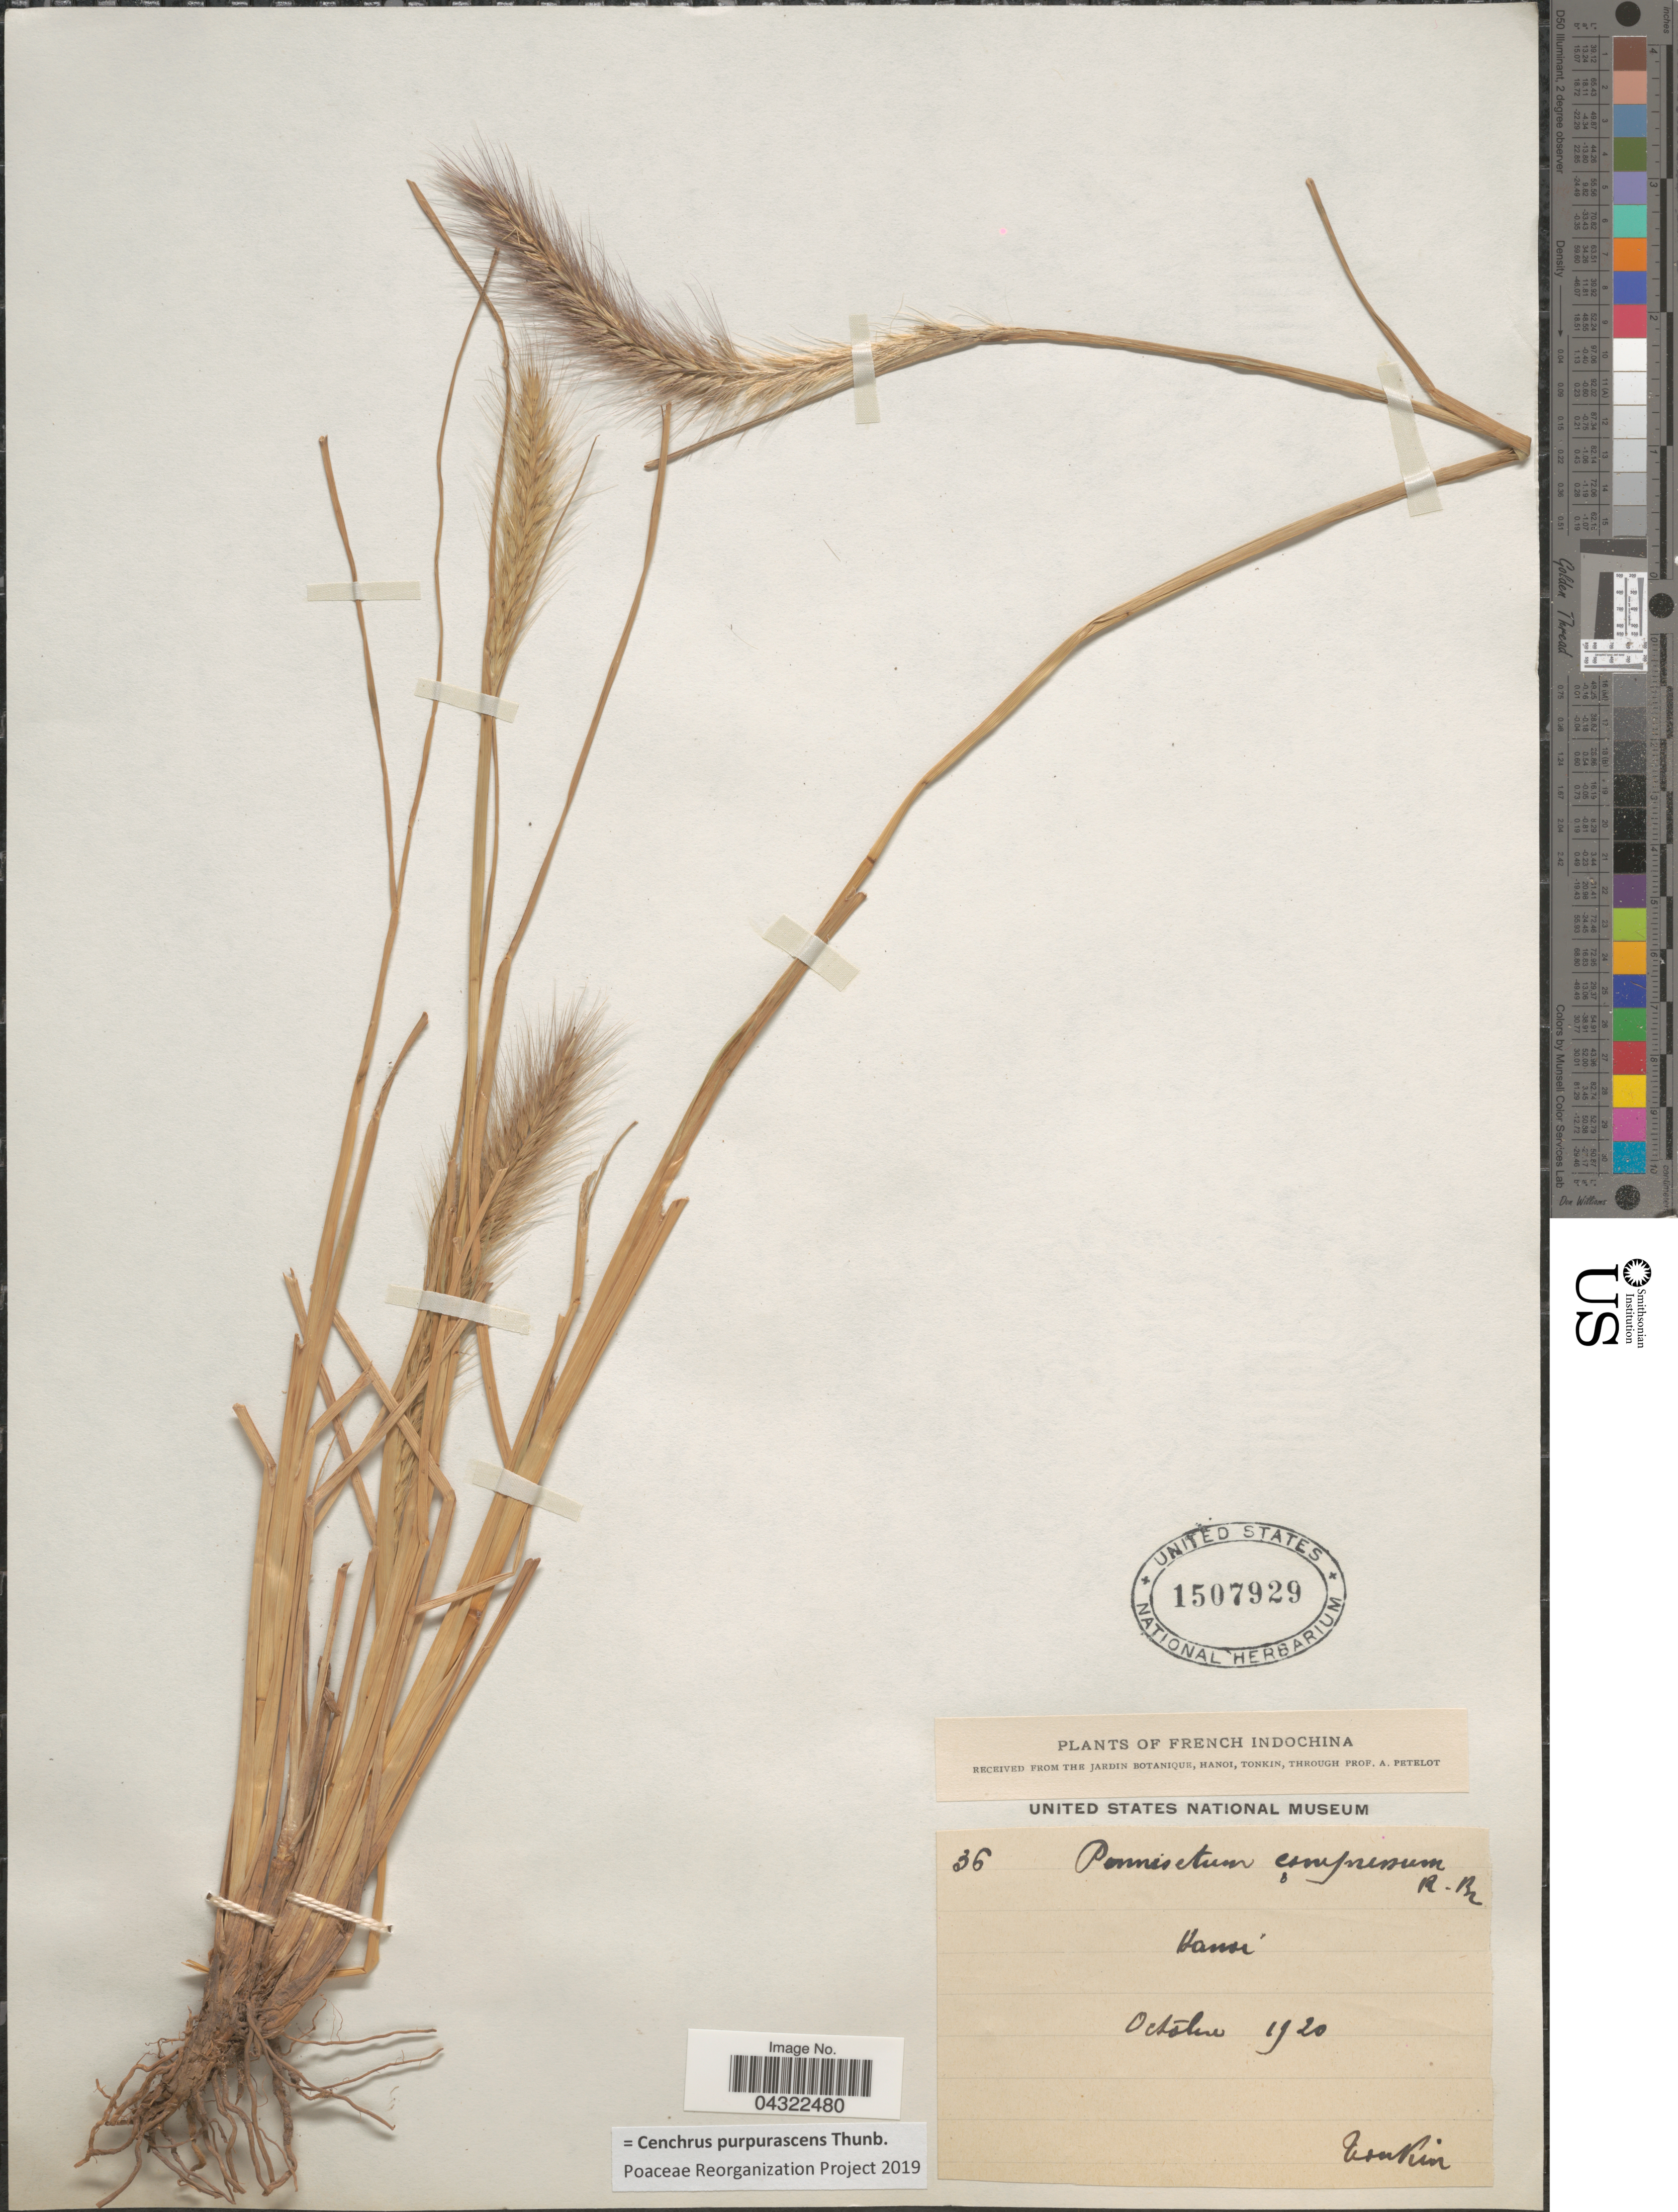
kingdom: Plantae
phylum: Tracheophyta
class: Liliopsida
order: Poales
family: Poaceae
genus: Cenchrus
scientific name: Cenchrus purpurascens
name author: Thunb.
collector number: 36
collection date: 1920-10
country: Vietnam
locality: French Indochina. Hanoi. Tonkin.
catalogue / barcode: US 1507929